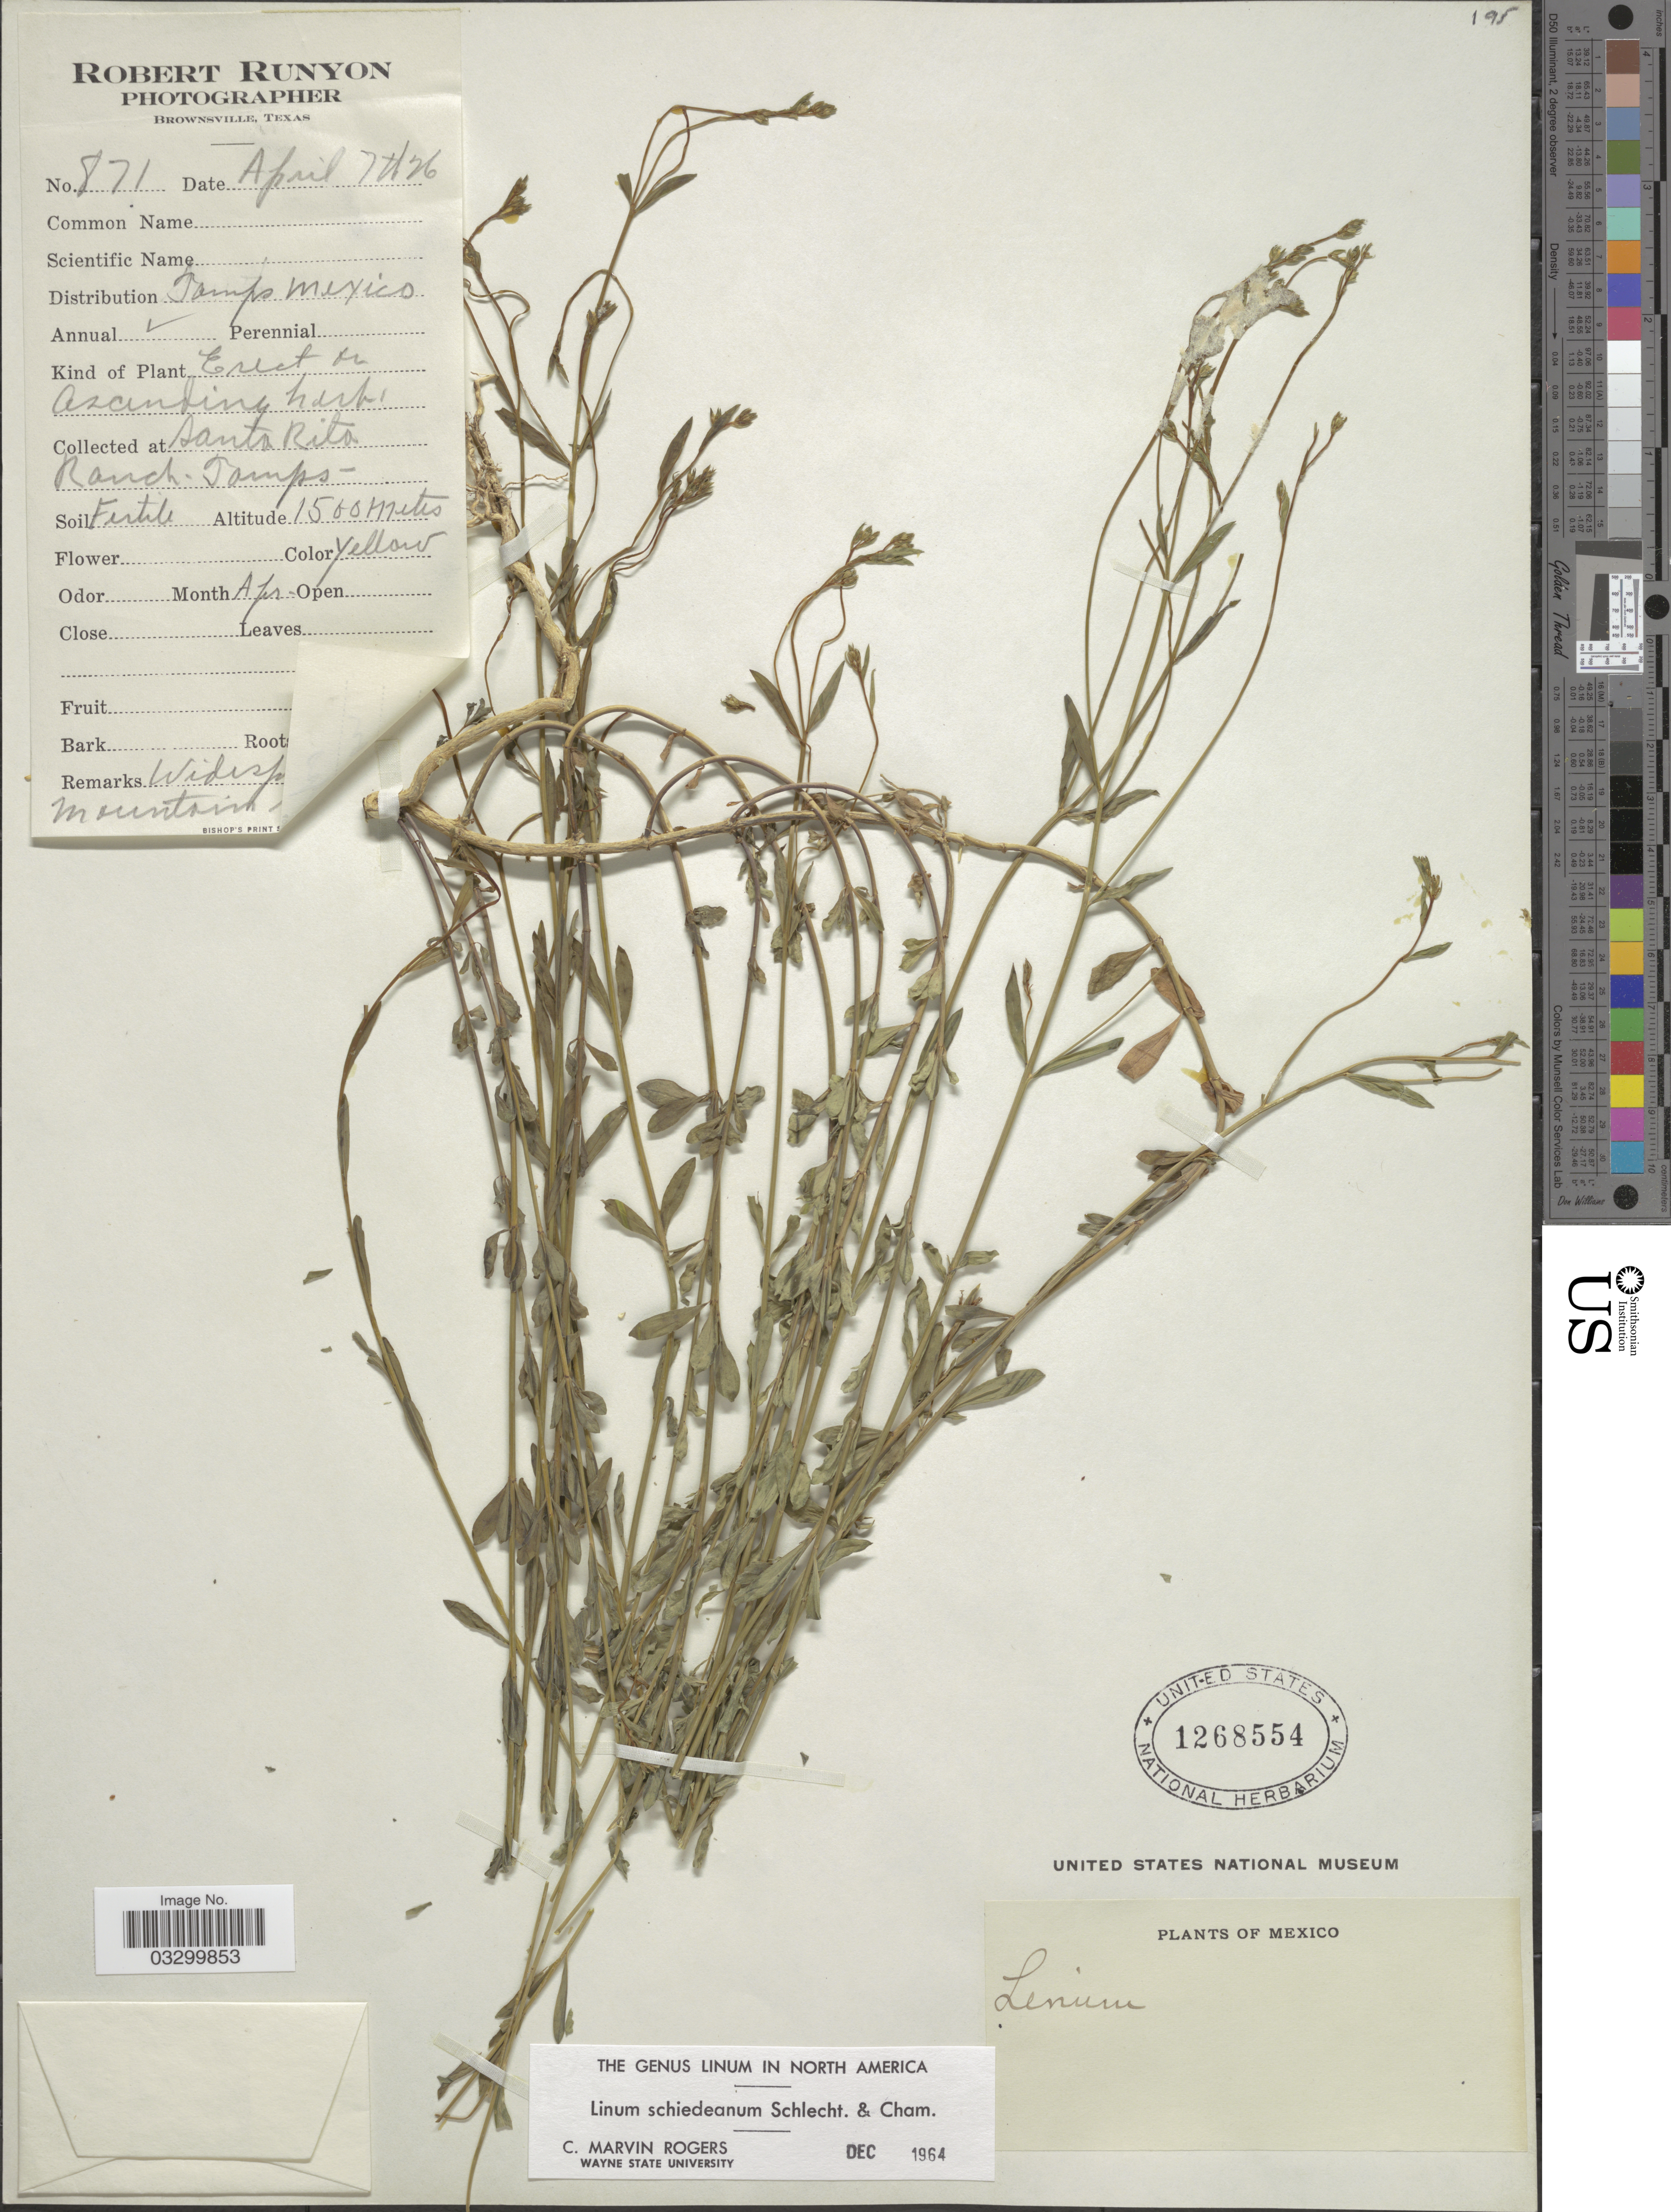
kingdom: Plantae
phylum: Tracheophyta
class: Magnoliopsida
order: Malpighiales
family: Linaceae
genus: Linum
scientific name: Linum schiedeanum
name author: Schltdl. & Cham.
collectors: R. Runyon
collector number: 871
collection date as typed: Transcribed d/m/y: 7/4/26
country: Mexico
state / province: Tamaulipas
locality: Santa Rita Ranch. Tamps.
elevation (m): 1500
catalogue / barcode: US 1268554